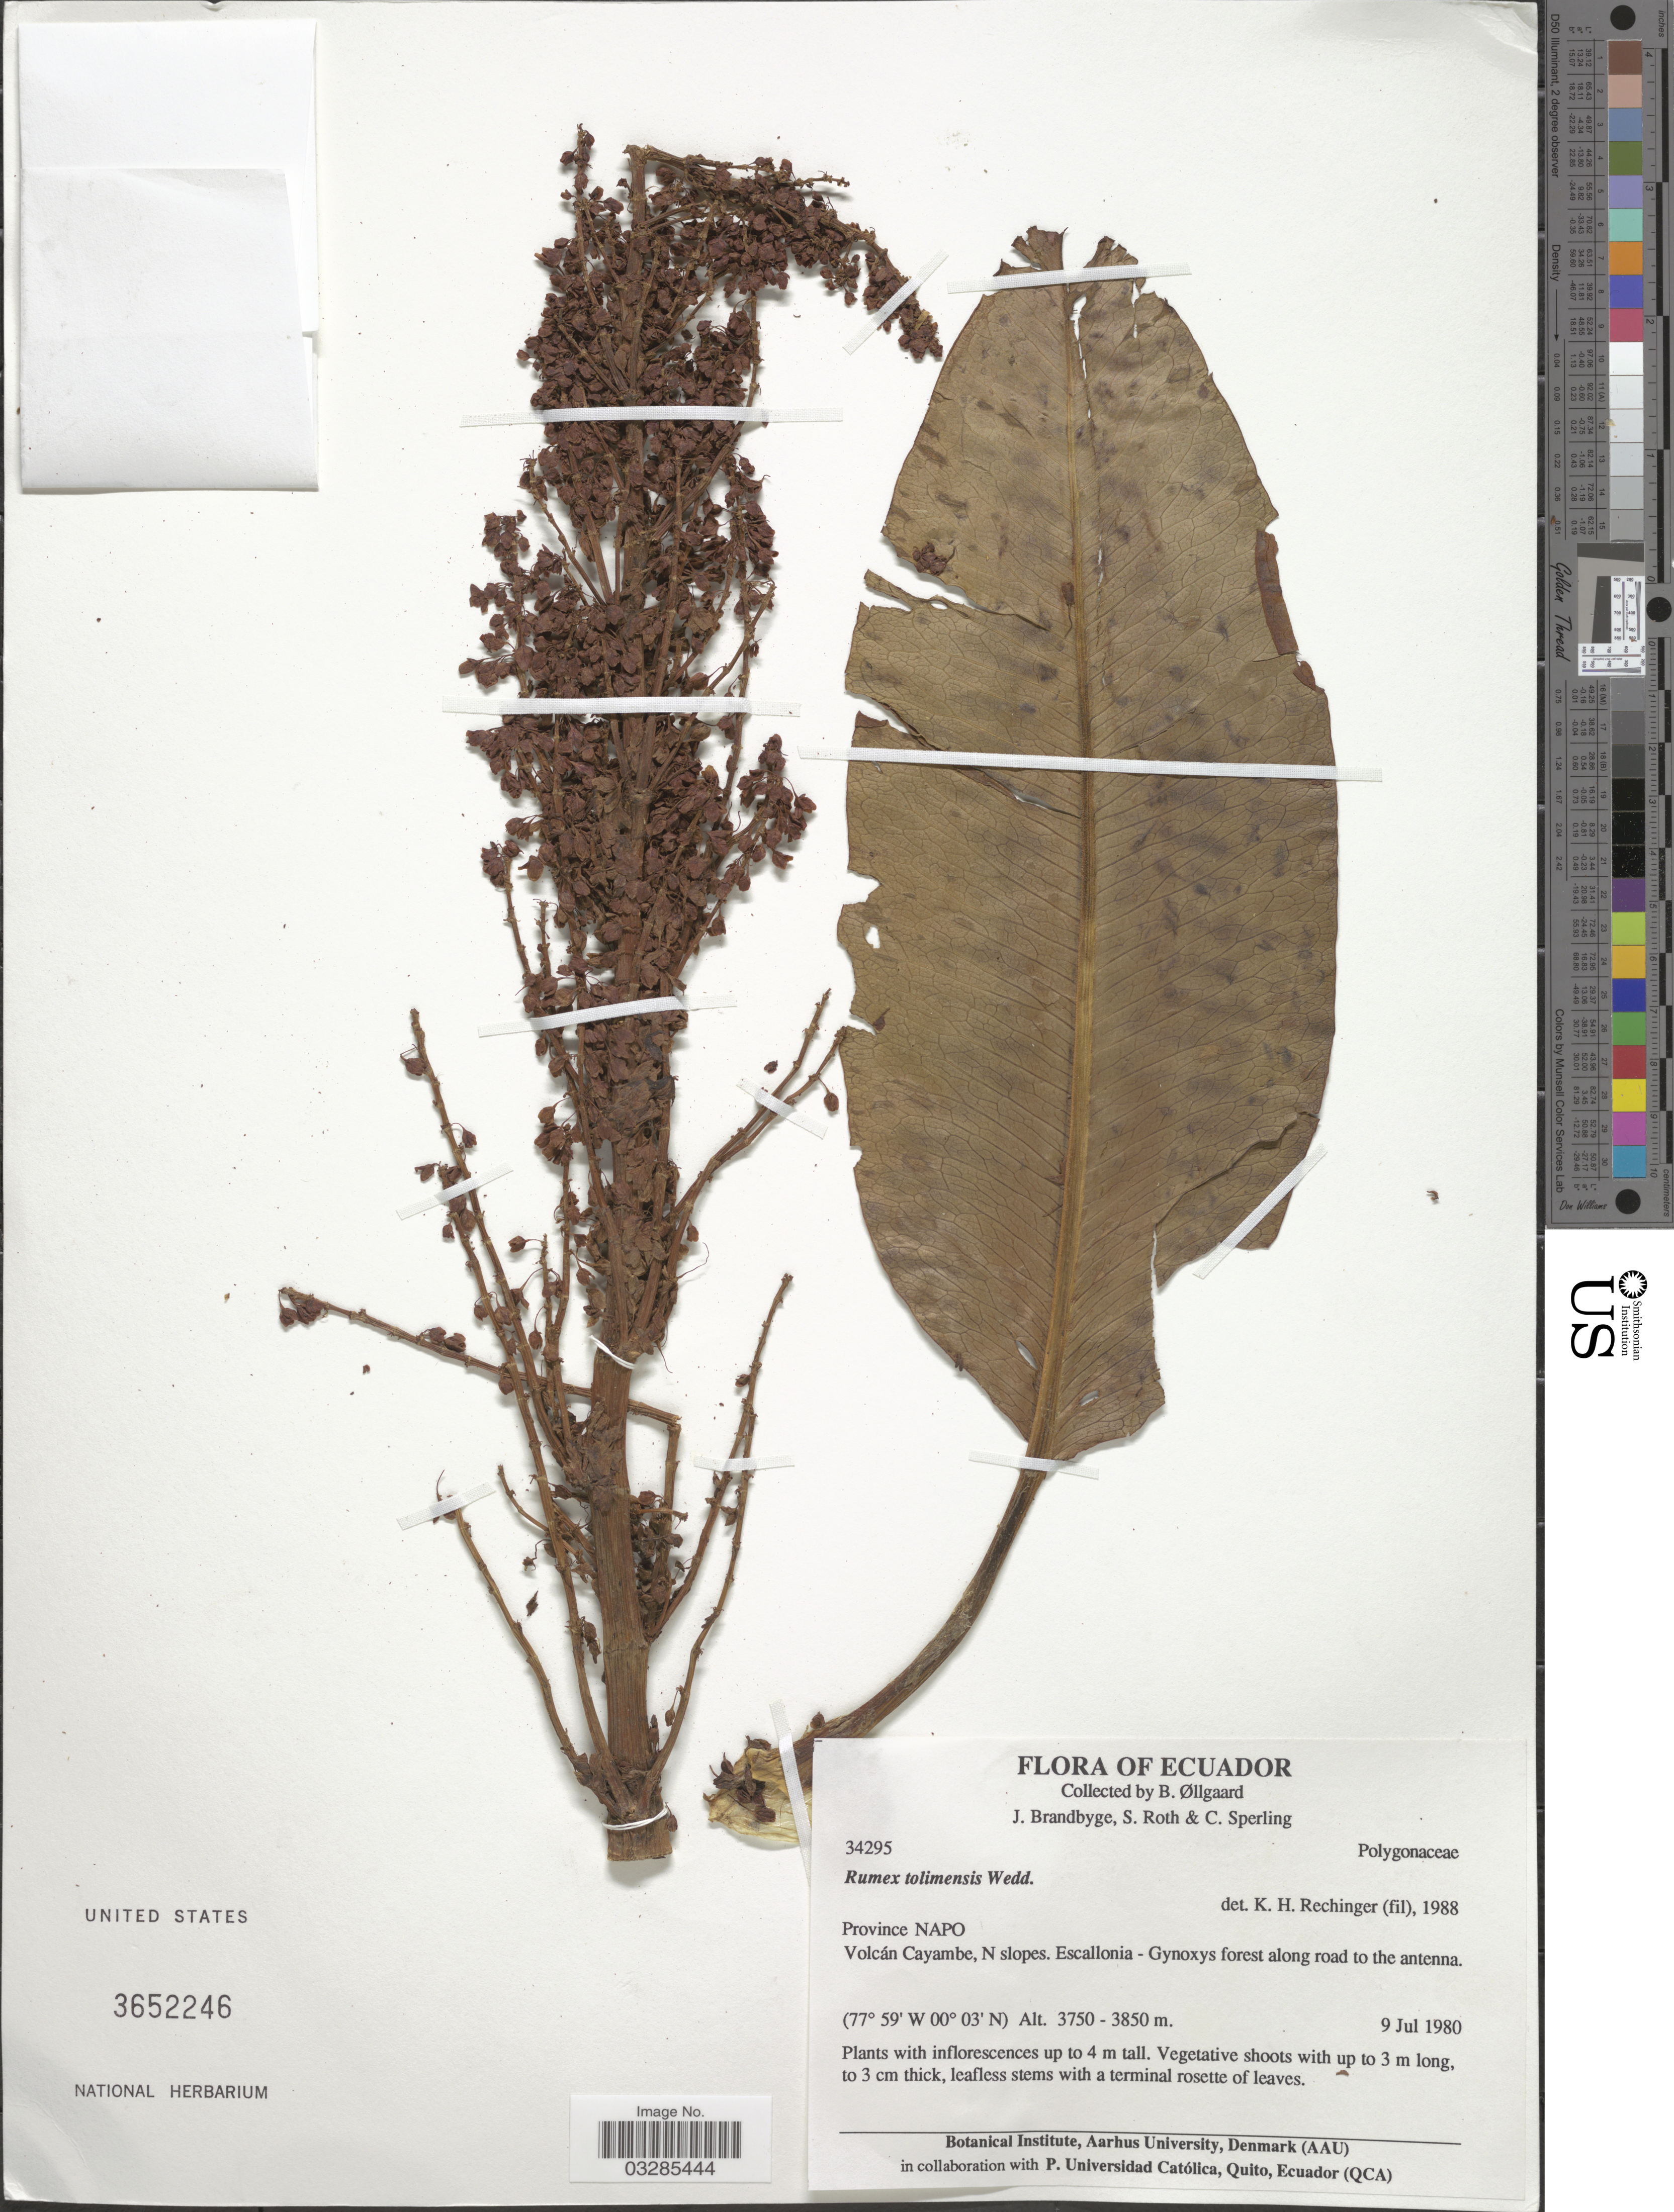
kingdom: Plantae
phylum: Tracheophyta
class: Magnoliopsida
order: Caryophyllales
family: Polygonaceae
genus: Rumex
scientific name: Rumex tolimensis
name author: Wedd.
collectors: B. Øllgaard, J. Brandbyge, S. Roth & C. Sperling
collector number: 34295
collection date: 1980-07-09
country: Ecuador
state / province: Napo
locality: Volcán Cayambe, N slopes. Escallonia - Gynoxys forest along road to the antenna.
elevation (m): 3750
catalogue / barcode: US 3652246